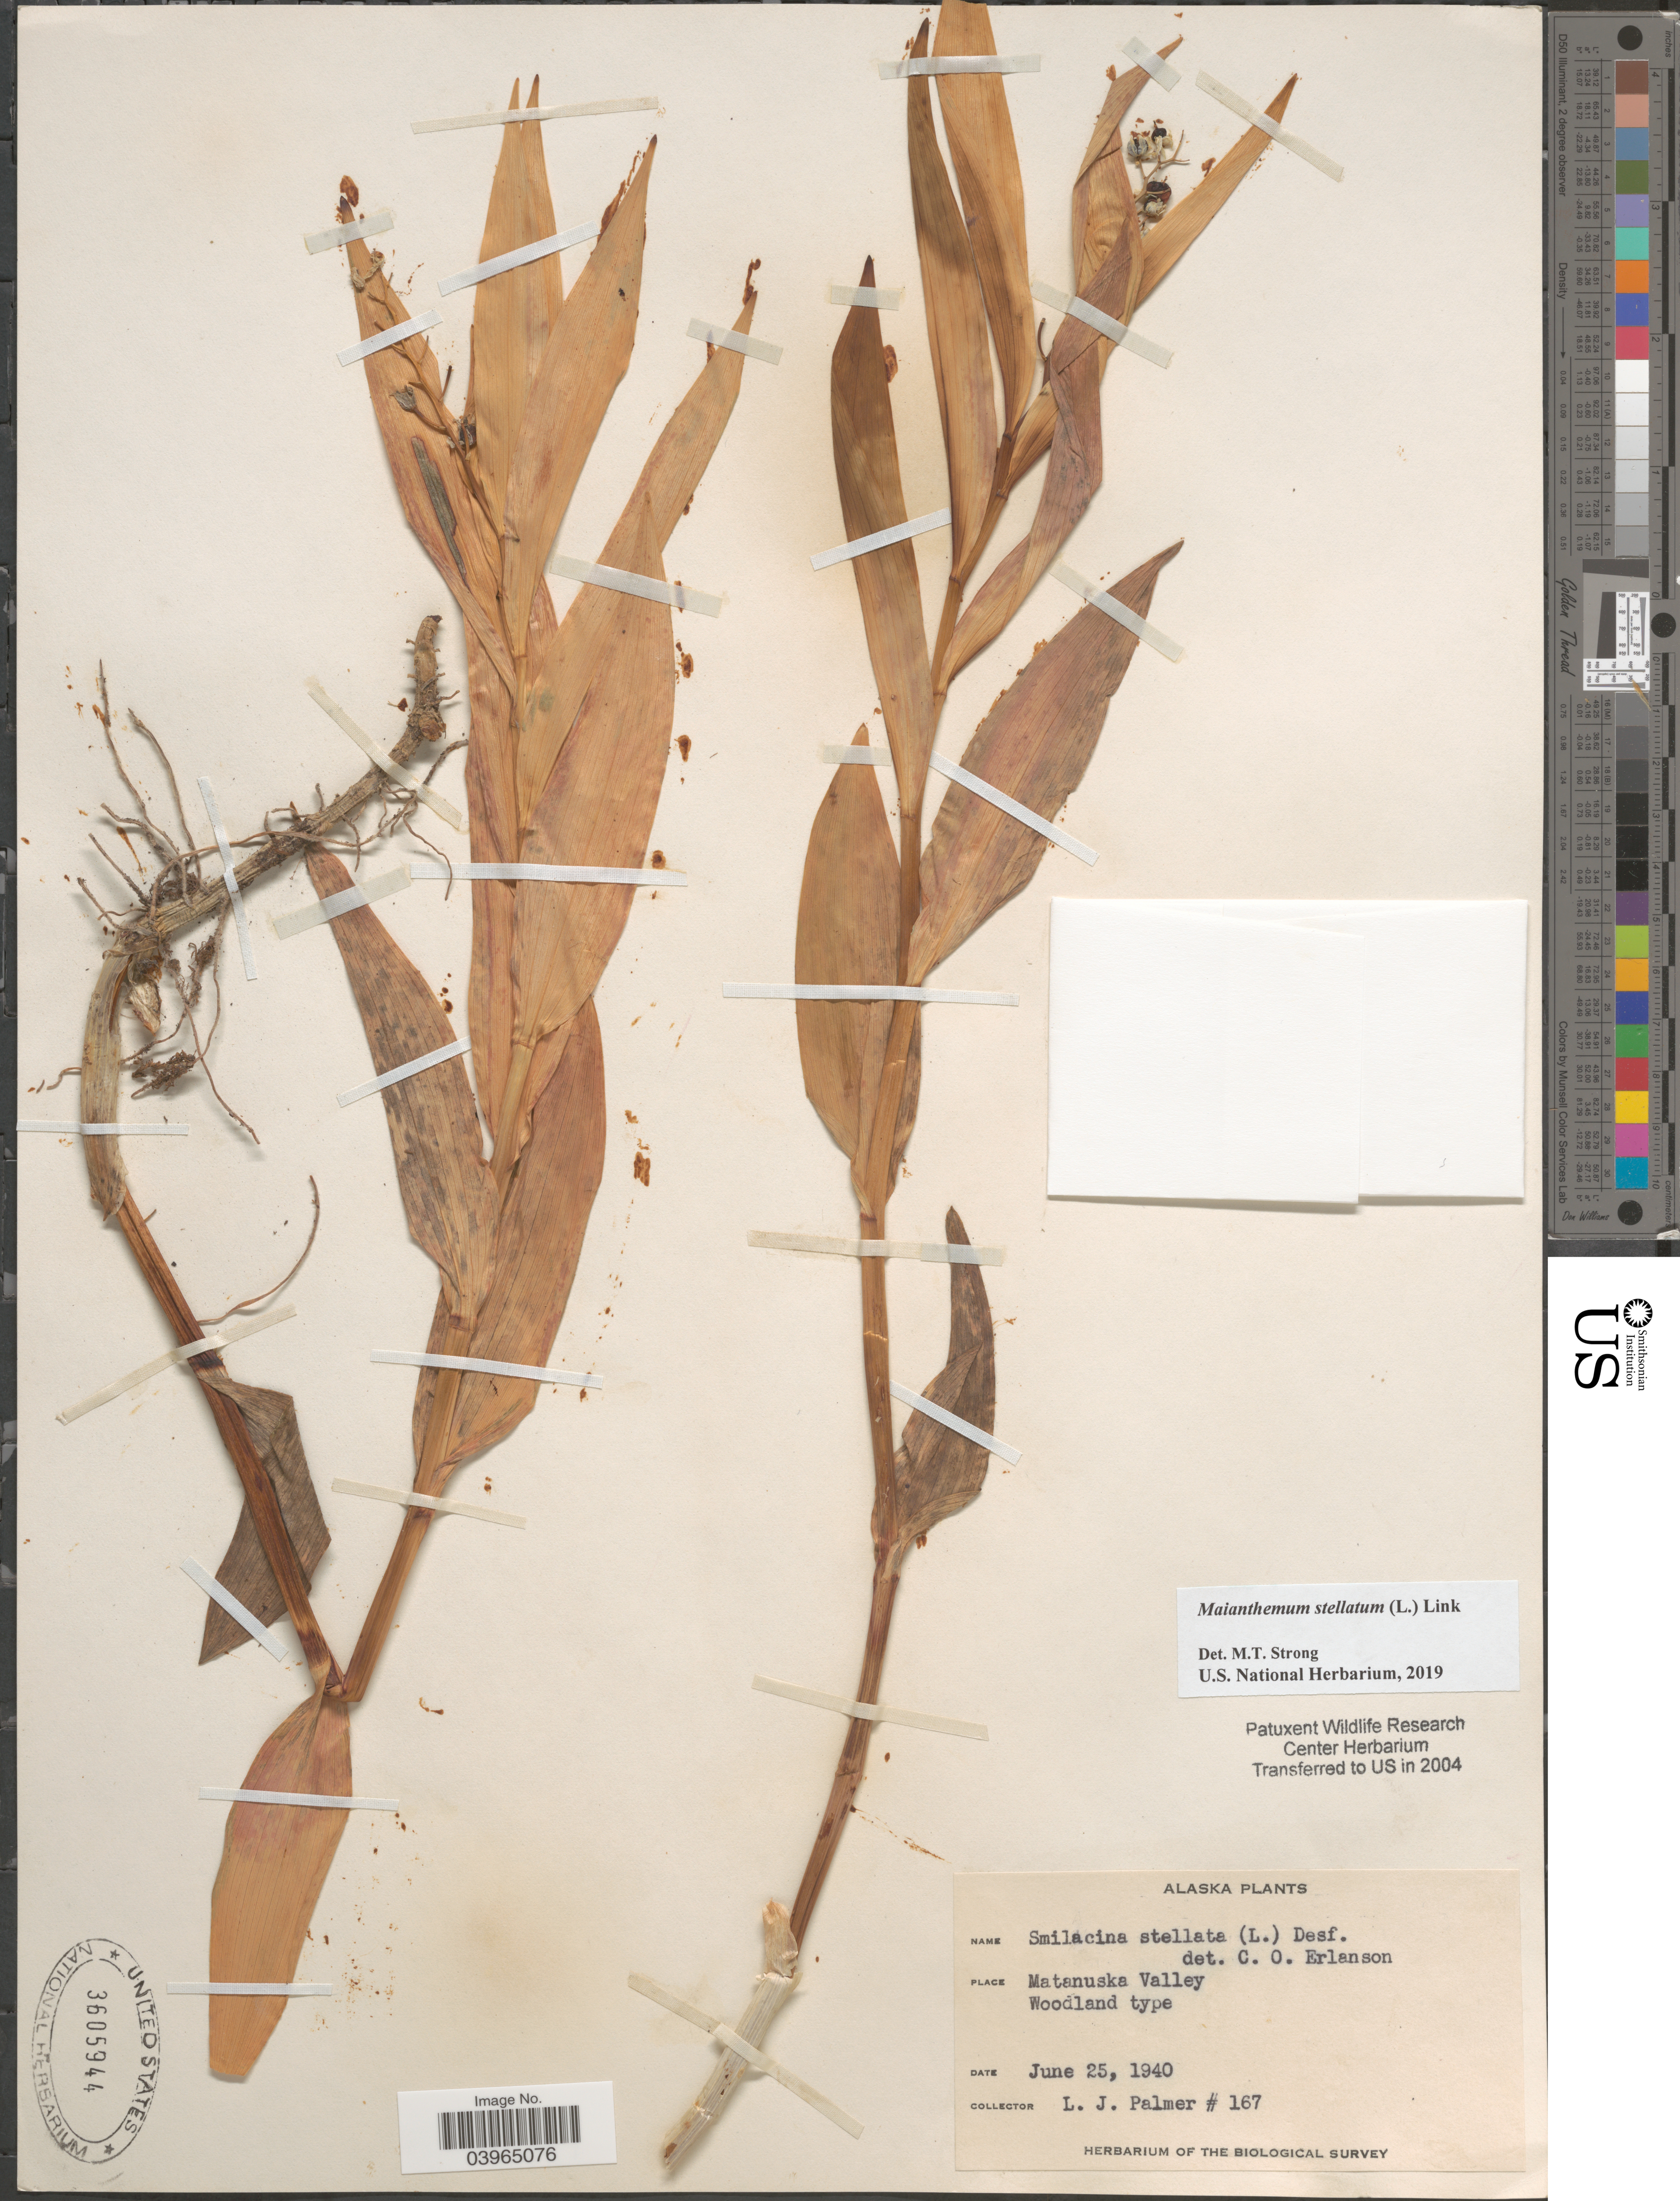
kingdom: Plantae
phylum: Tracheophyta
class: Liliopsida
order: Asparagales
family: Asparagaceae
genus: Maianthemum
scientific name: Maianthemum stellatum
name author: (L.) Link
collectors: L. J. Palmer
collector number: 167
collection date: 1940-06-25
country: United States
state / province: Alaska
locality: Matanuska Valley. Woodland type.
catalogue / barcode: US 3605944